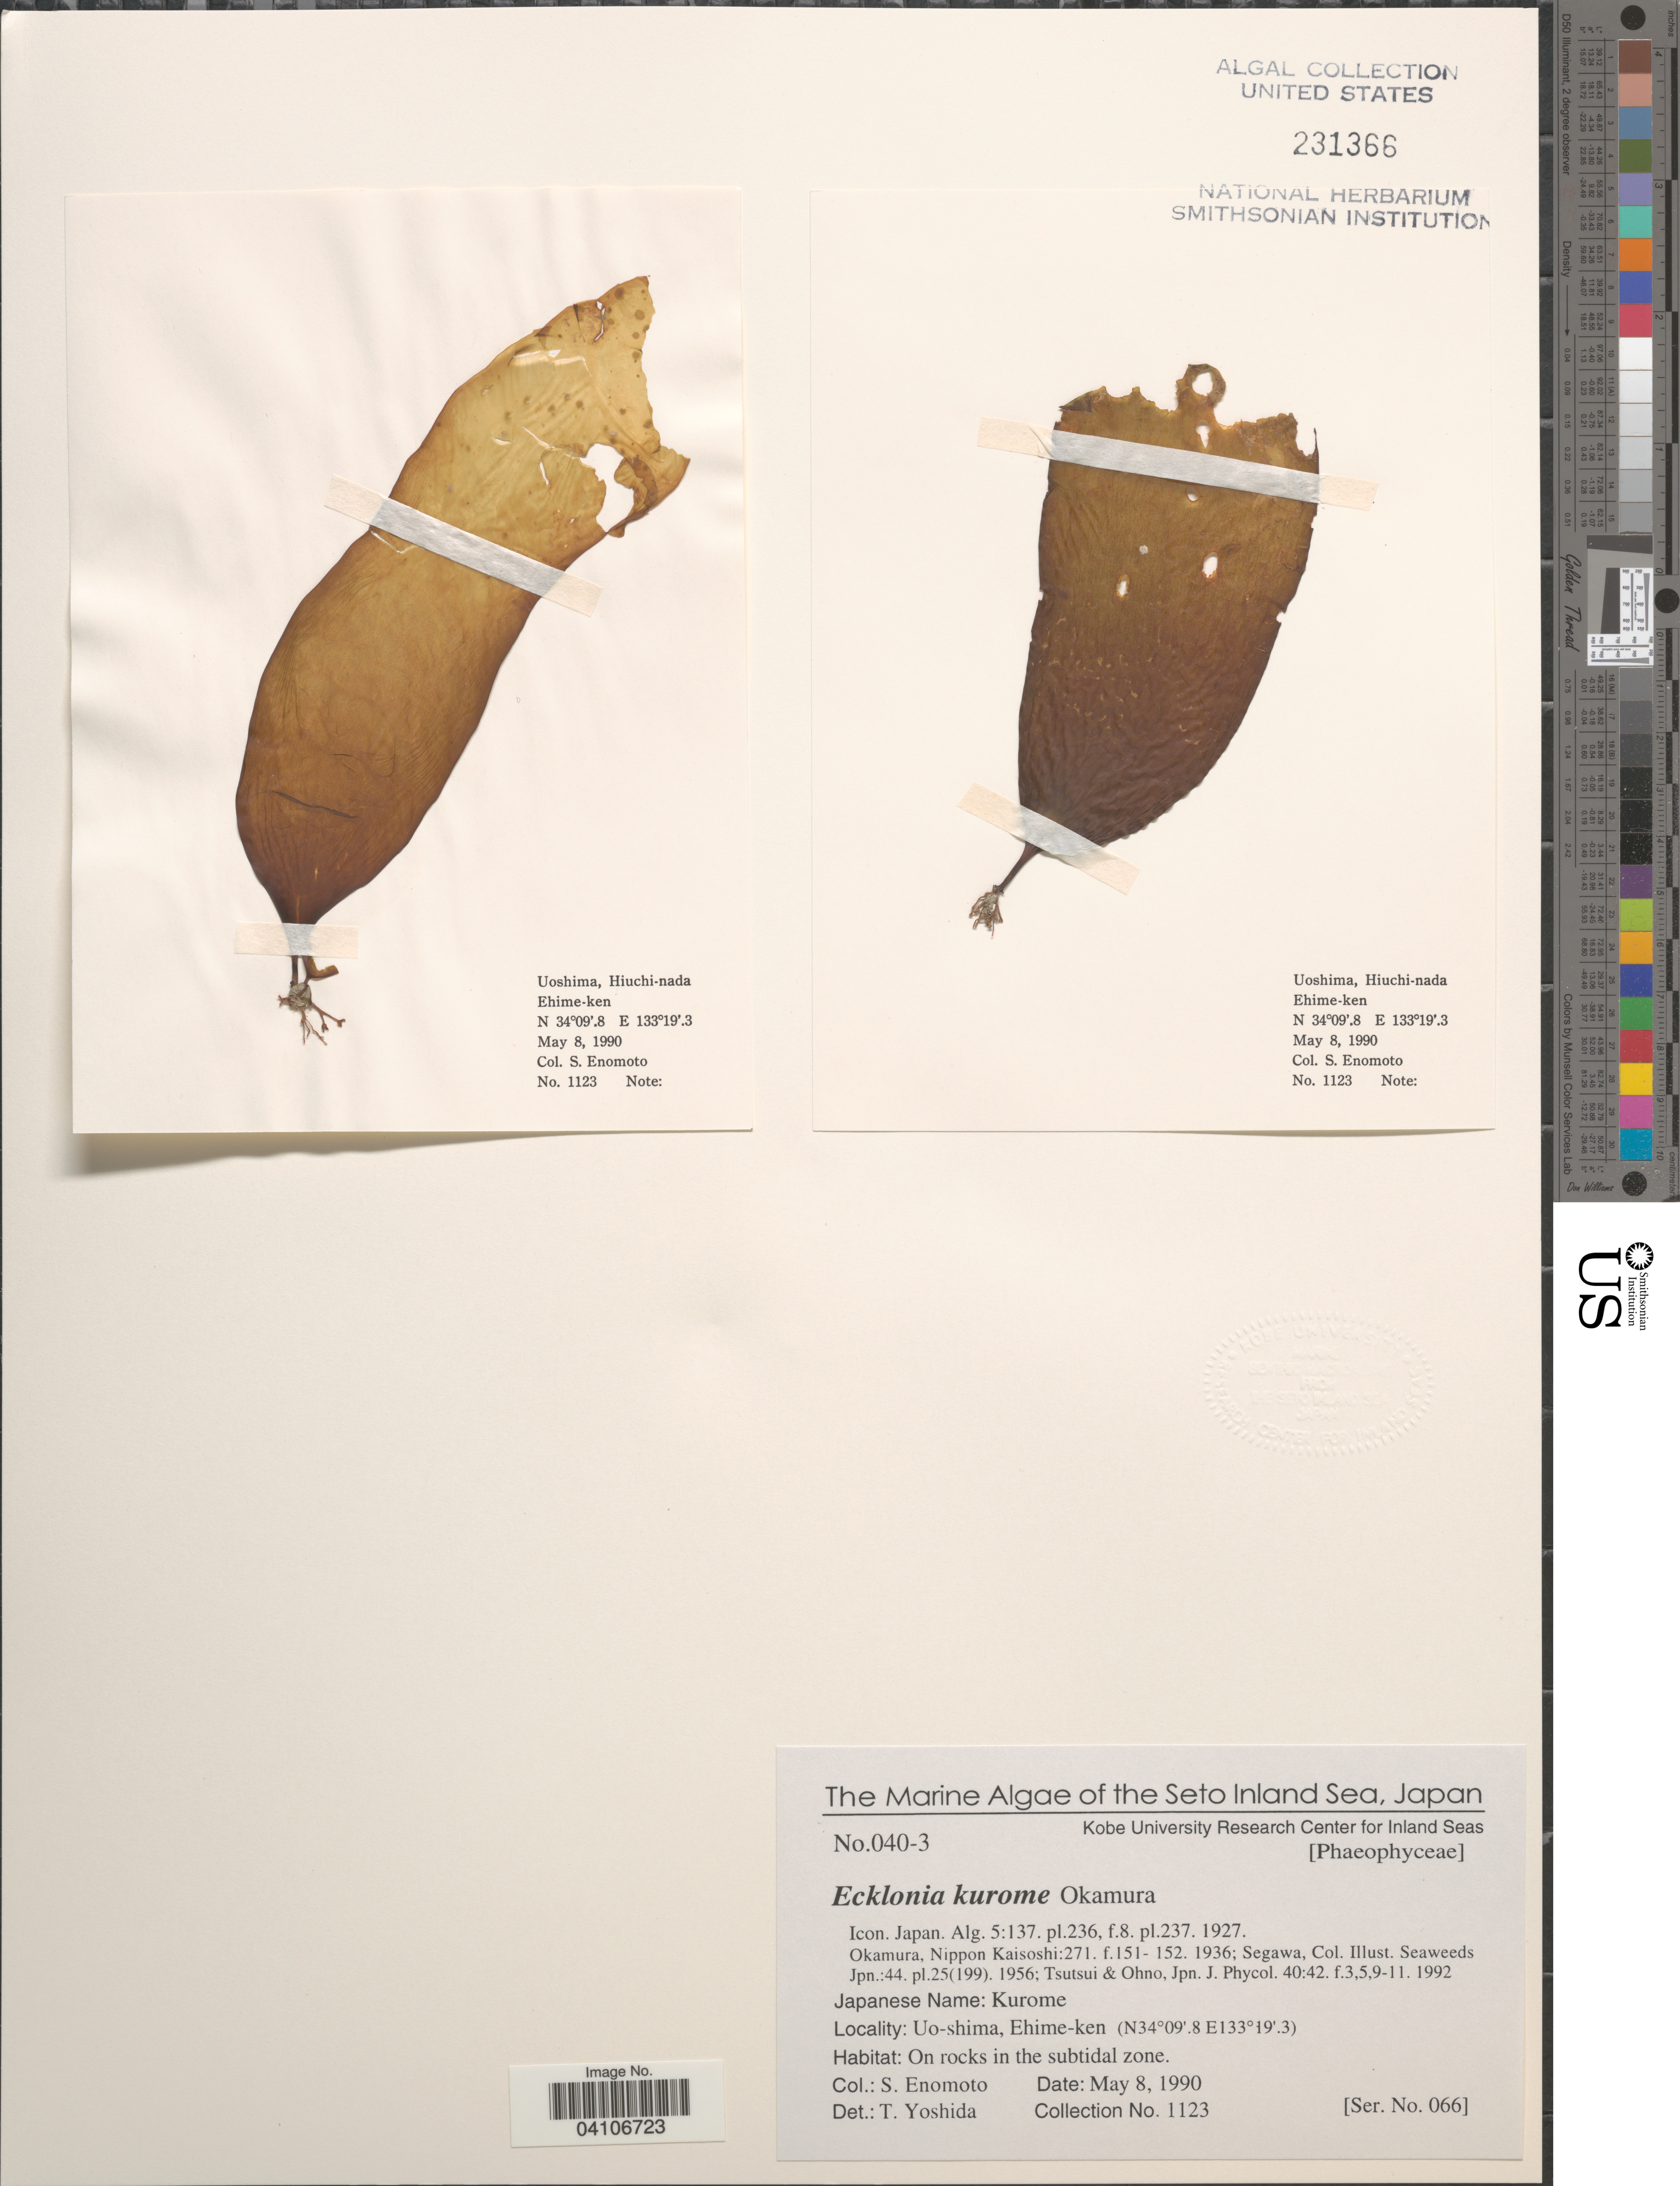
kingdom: Chromista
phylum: Ochrophyta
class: Phaeophyceae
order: Laminariales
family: Lessoniaceae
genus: Ecklonia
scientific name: Ecklonia cava subsp. kurome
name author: (Okamura) S.Akita et al.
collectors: S. Enomoto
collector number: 1123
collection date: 1990-05-08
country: Japan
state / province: Ehime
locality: The Seto Inland Sea. Uo-shima, Ehime-ken. On rocks in the subtidal zone.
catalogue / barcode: US 231366